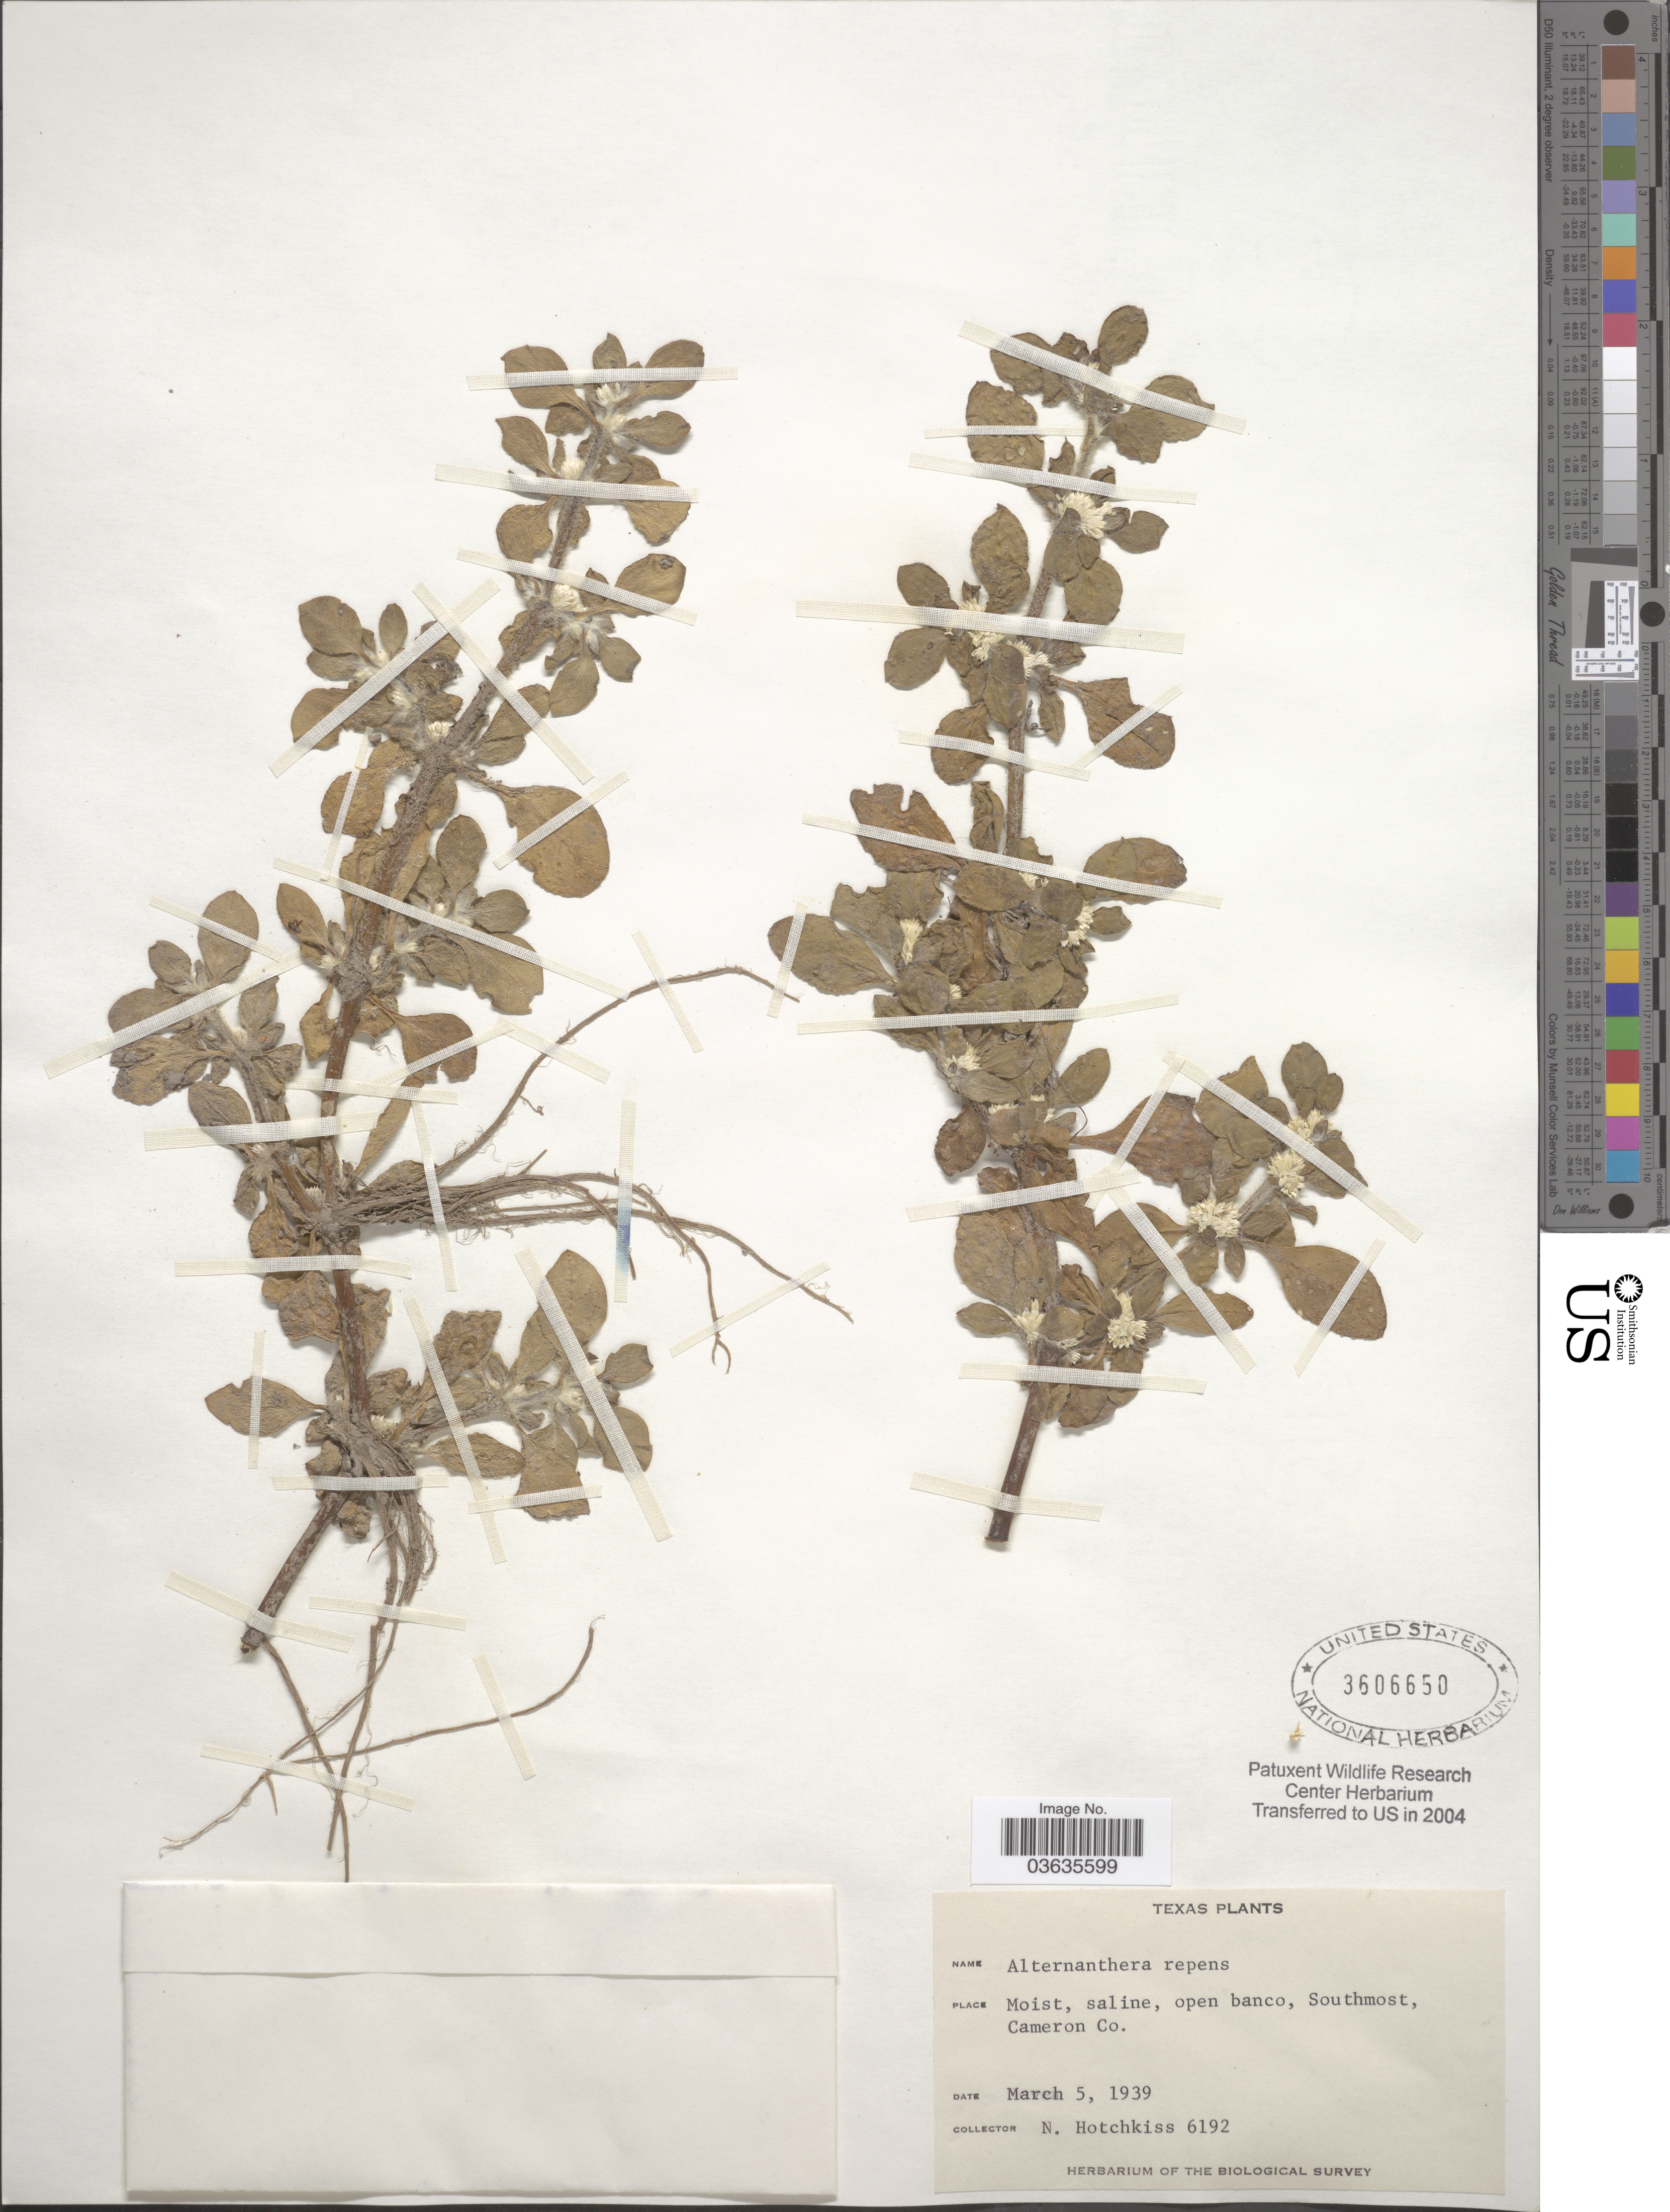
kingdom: Plantae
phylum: Tracheophyta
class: Magnoliopsida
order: Caryophyllales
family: Amaranthaceae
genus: Alternanthera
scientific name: Alternanthera repens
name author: (L.) Kuntze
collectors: N. Hotchkiss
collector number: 6192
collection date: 1939-03-05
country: United States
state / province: Texas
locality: Southmost, Cameron Co.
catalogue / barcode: US 3606650